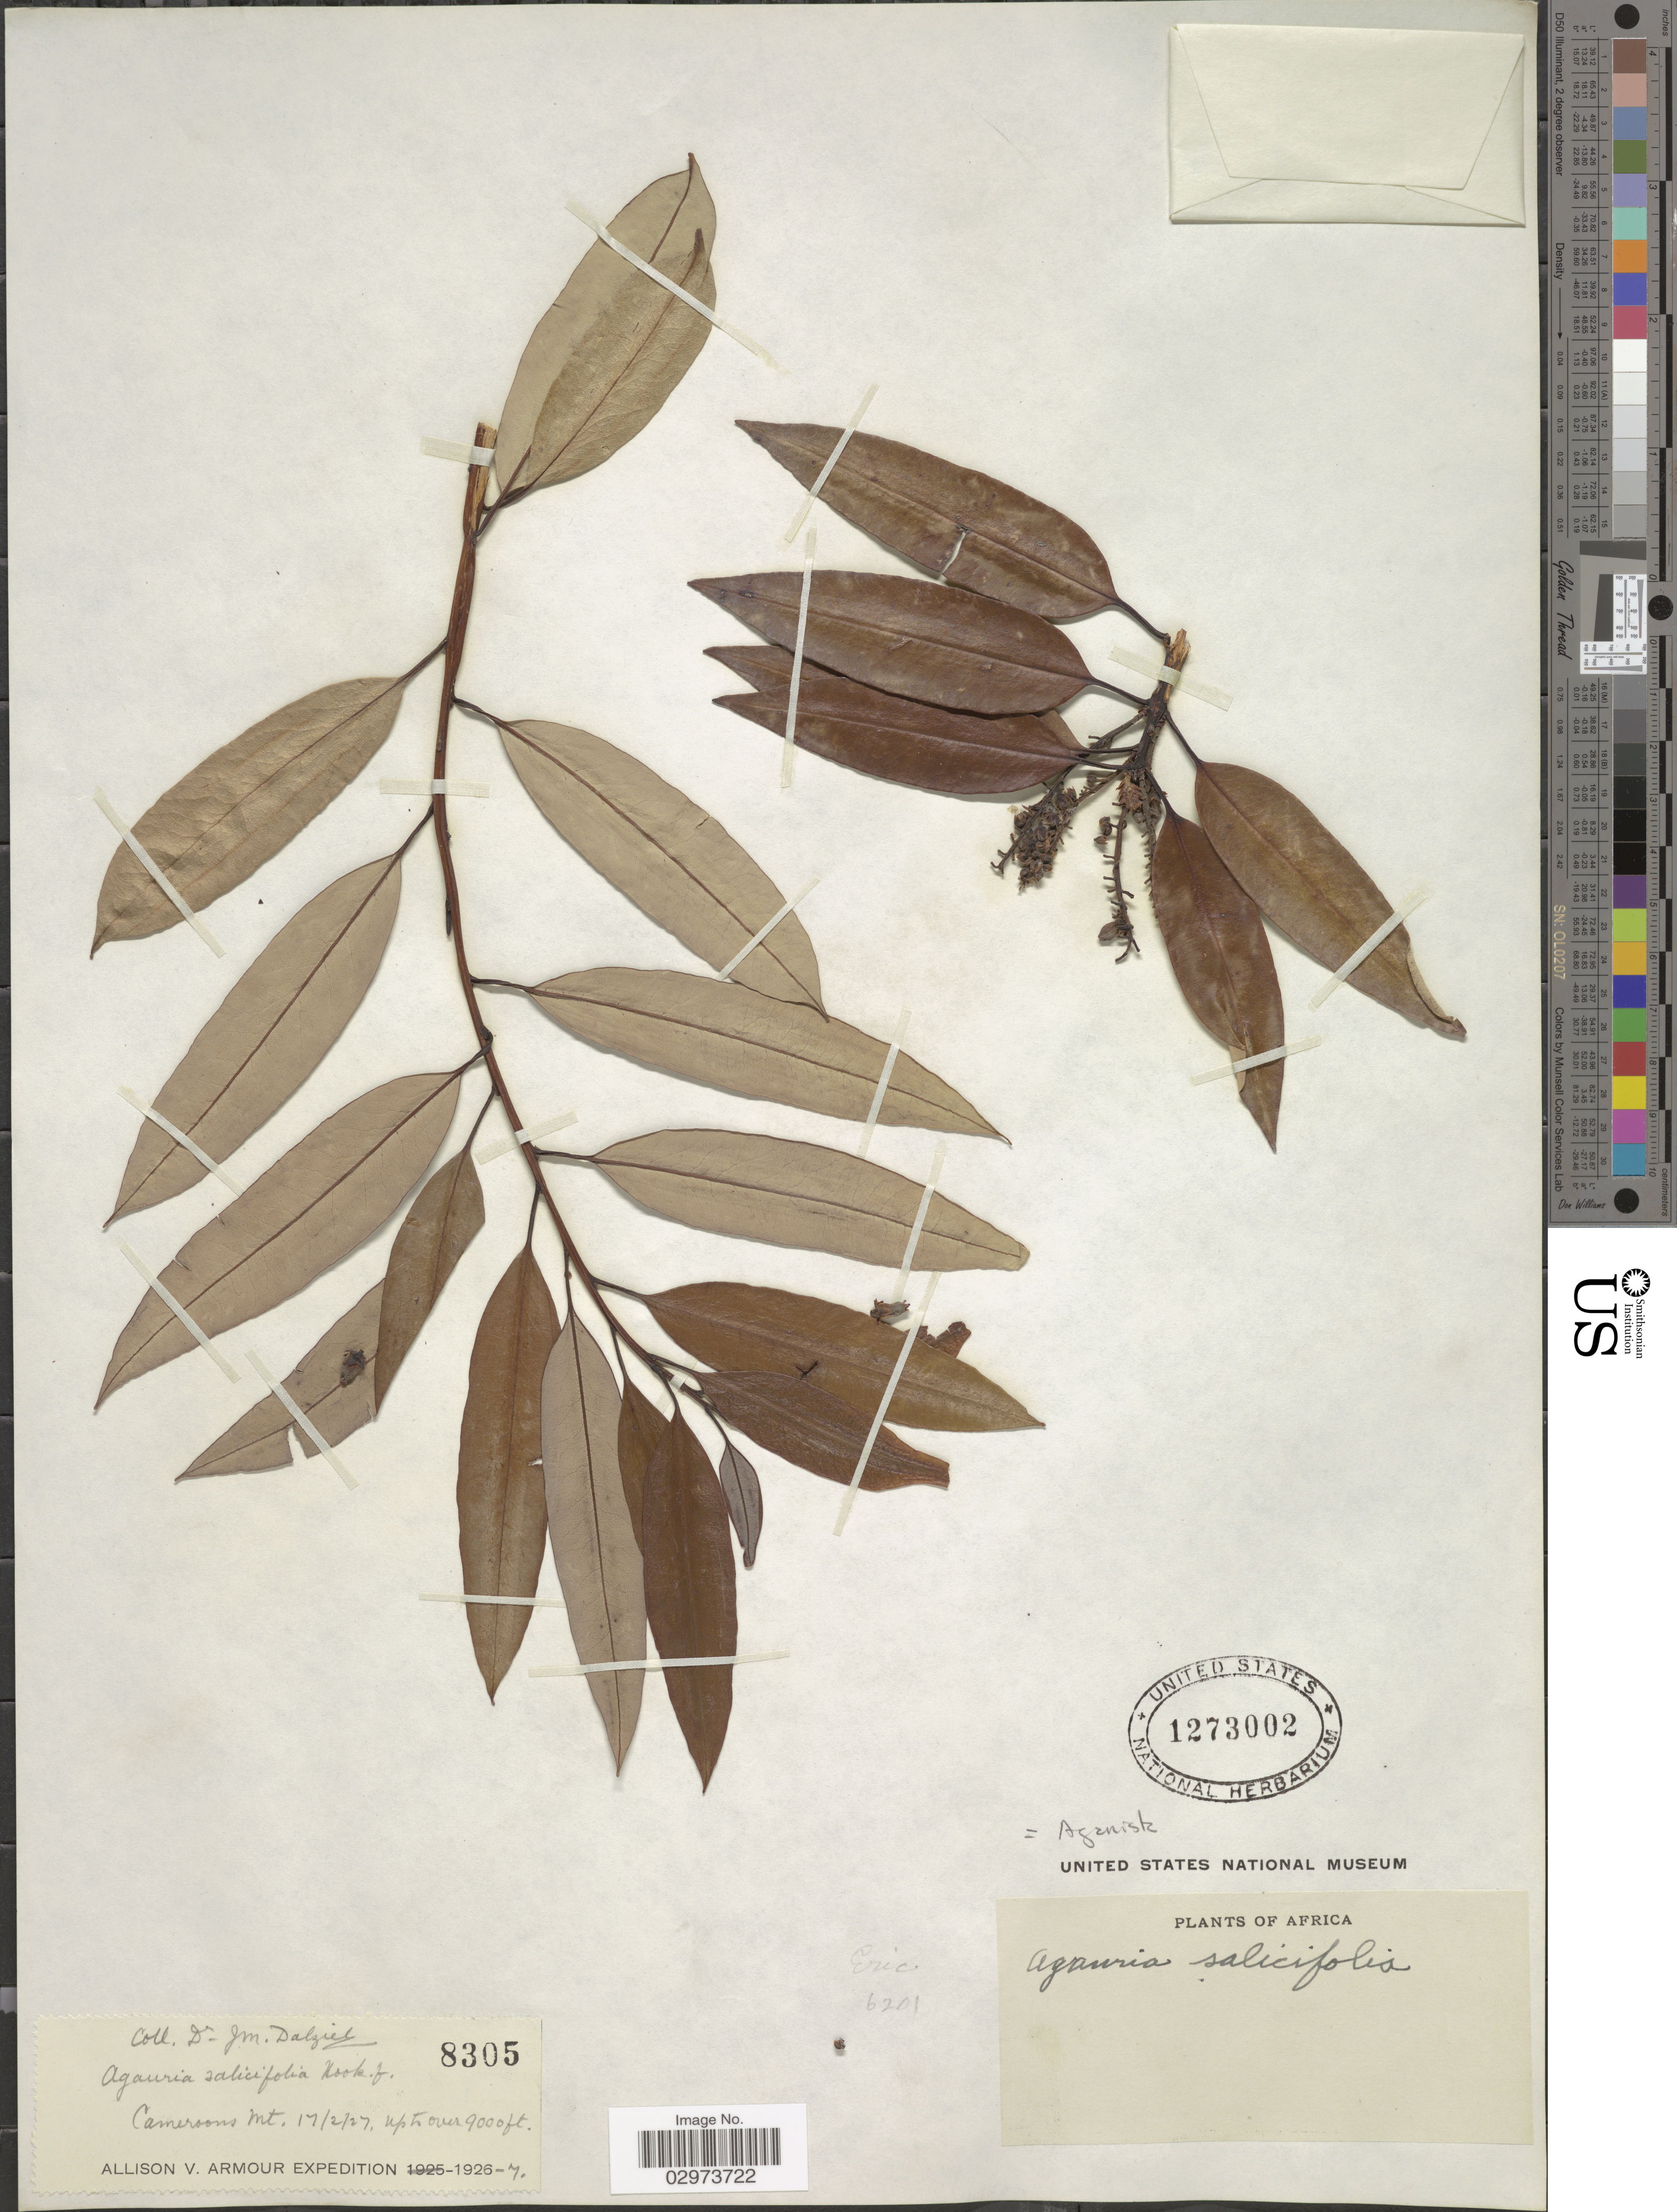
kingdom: Plantae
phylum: Tracheophyta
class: Magnoliopsida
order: Ericales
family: Ericaceae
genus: Agarista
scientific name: Agarista salicifolia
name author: (Lam.) G. Don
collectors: J. Dalziel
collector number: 8305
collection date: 1927-02-17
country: Cameroon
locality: Cameroons Mt.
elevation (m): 2743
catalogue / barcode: US 1273002